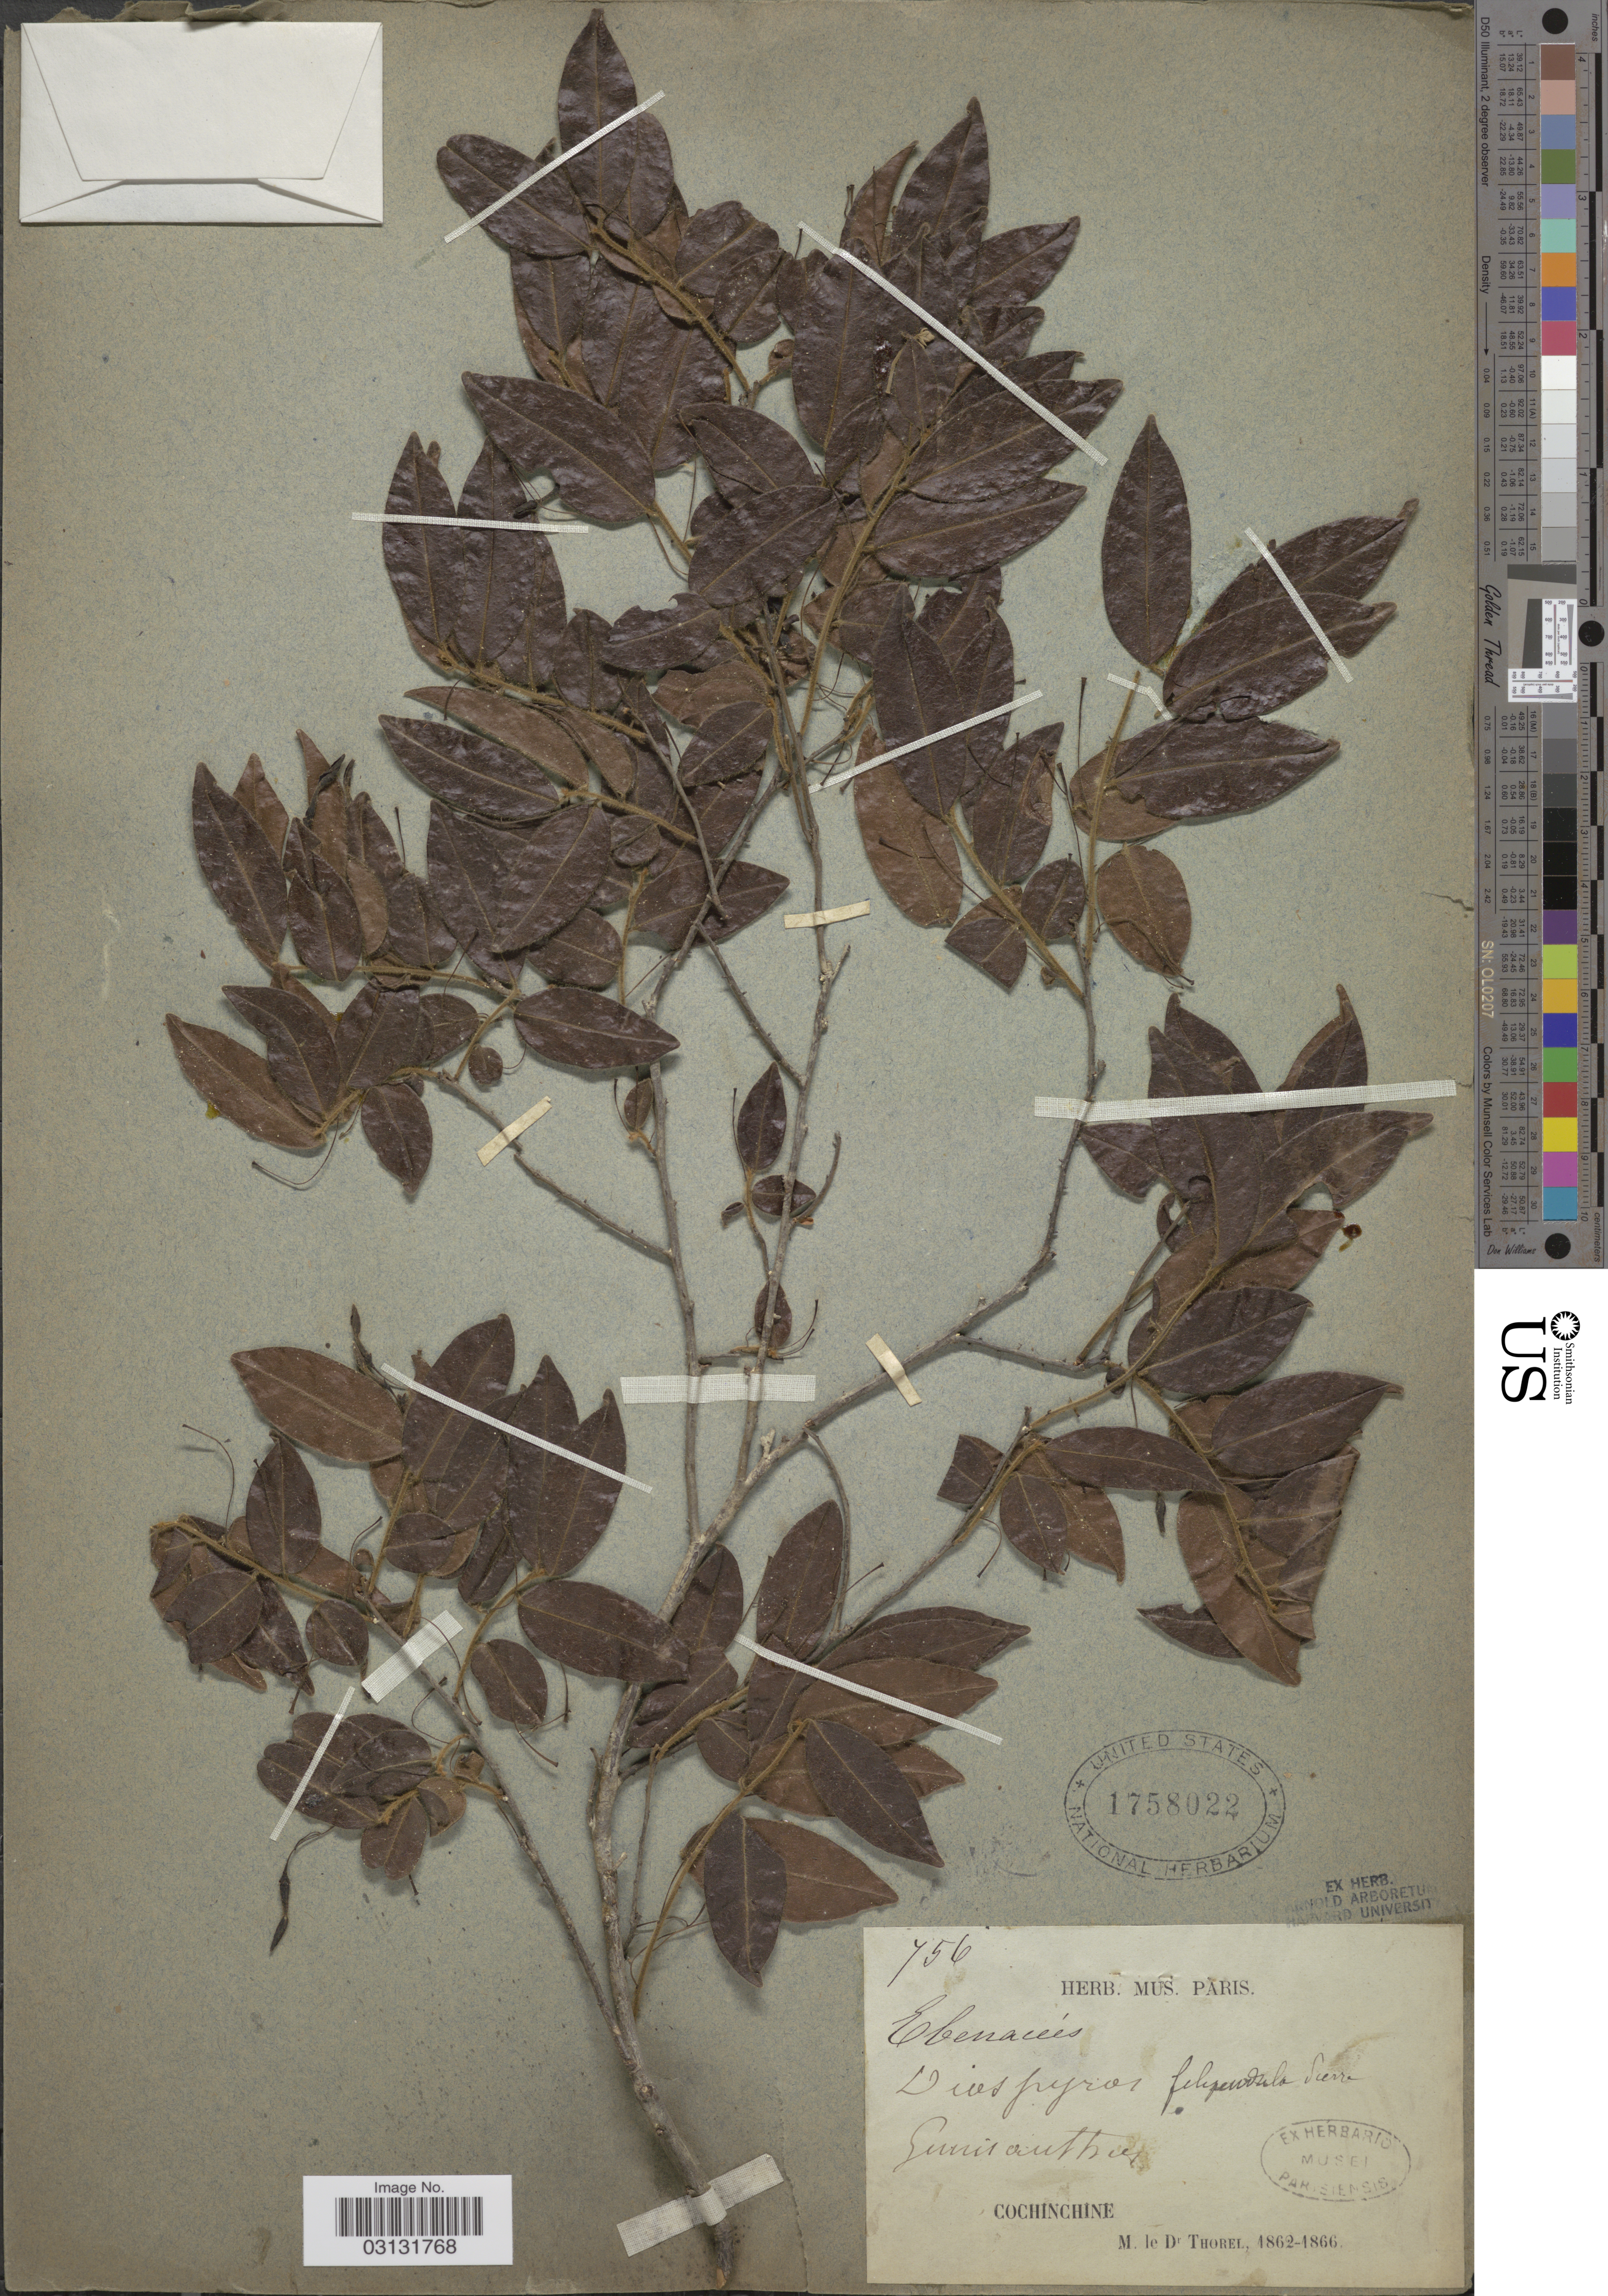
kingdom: Plantae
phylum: Tracheophyta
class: Magnoliopsida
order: Ericales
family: Ebenaceae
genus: Diospyros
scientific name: Diospyros filipendula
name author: Pierre ex Lecomte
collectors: Thorel, M. "M. [=Monsieur] Thorel" DO NOT USE (error for C. Thorel)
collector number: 756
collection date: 1862/1866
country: Vietnam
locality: Cochinchine. [illegible text].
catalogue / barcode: US 1758022